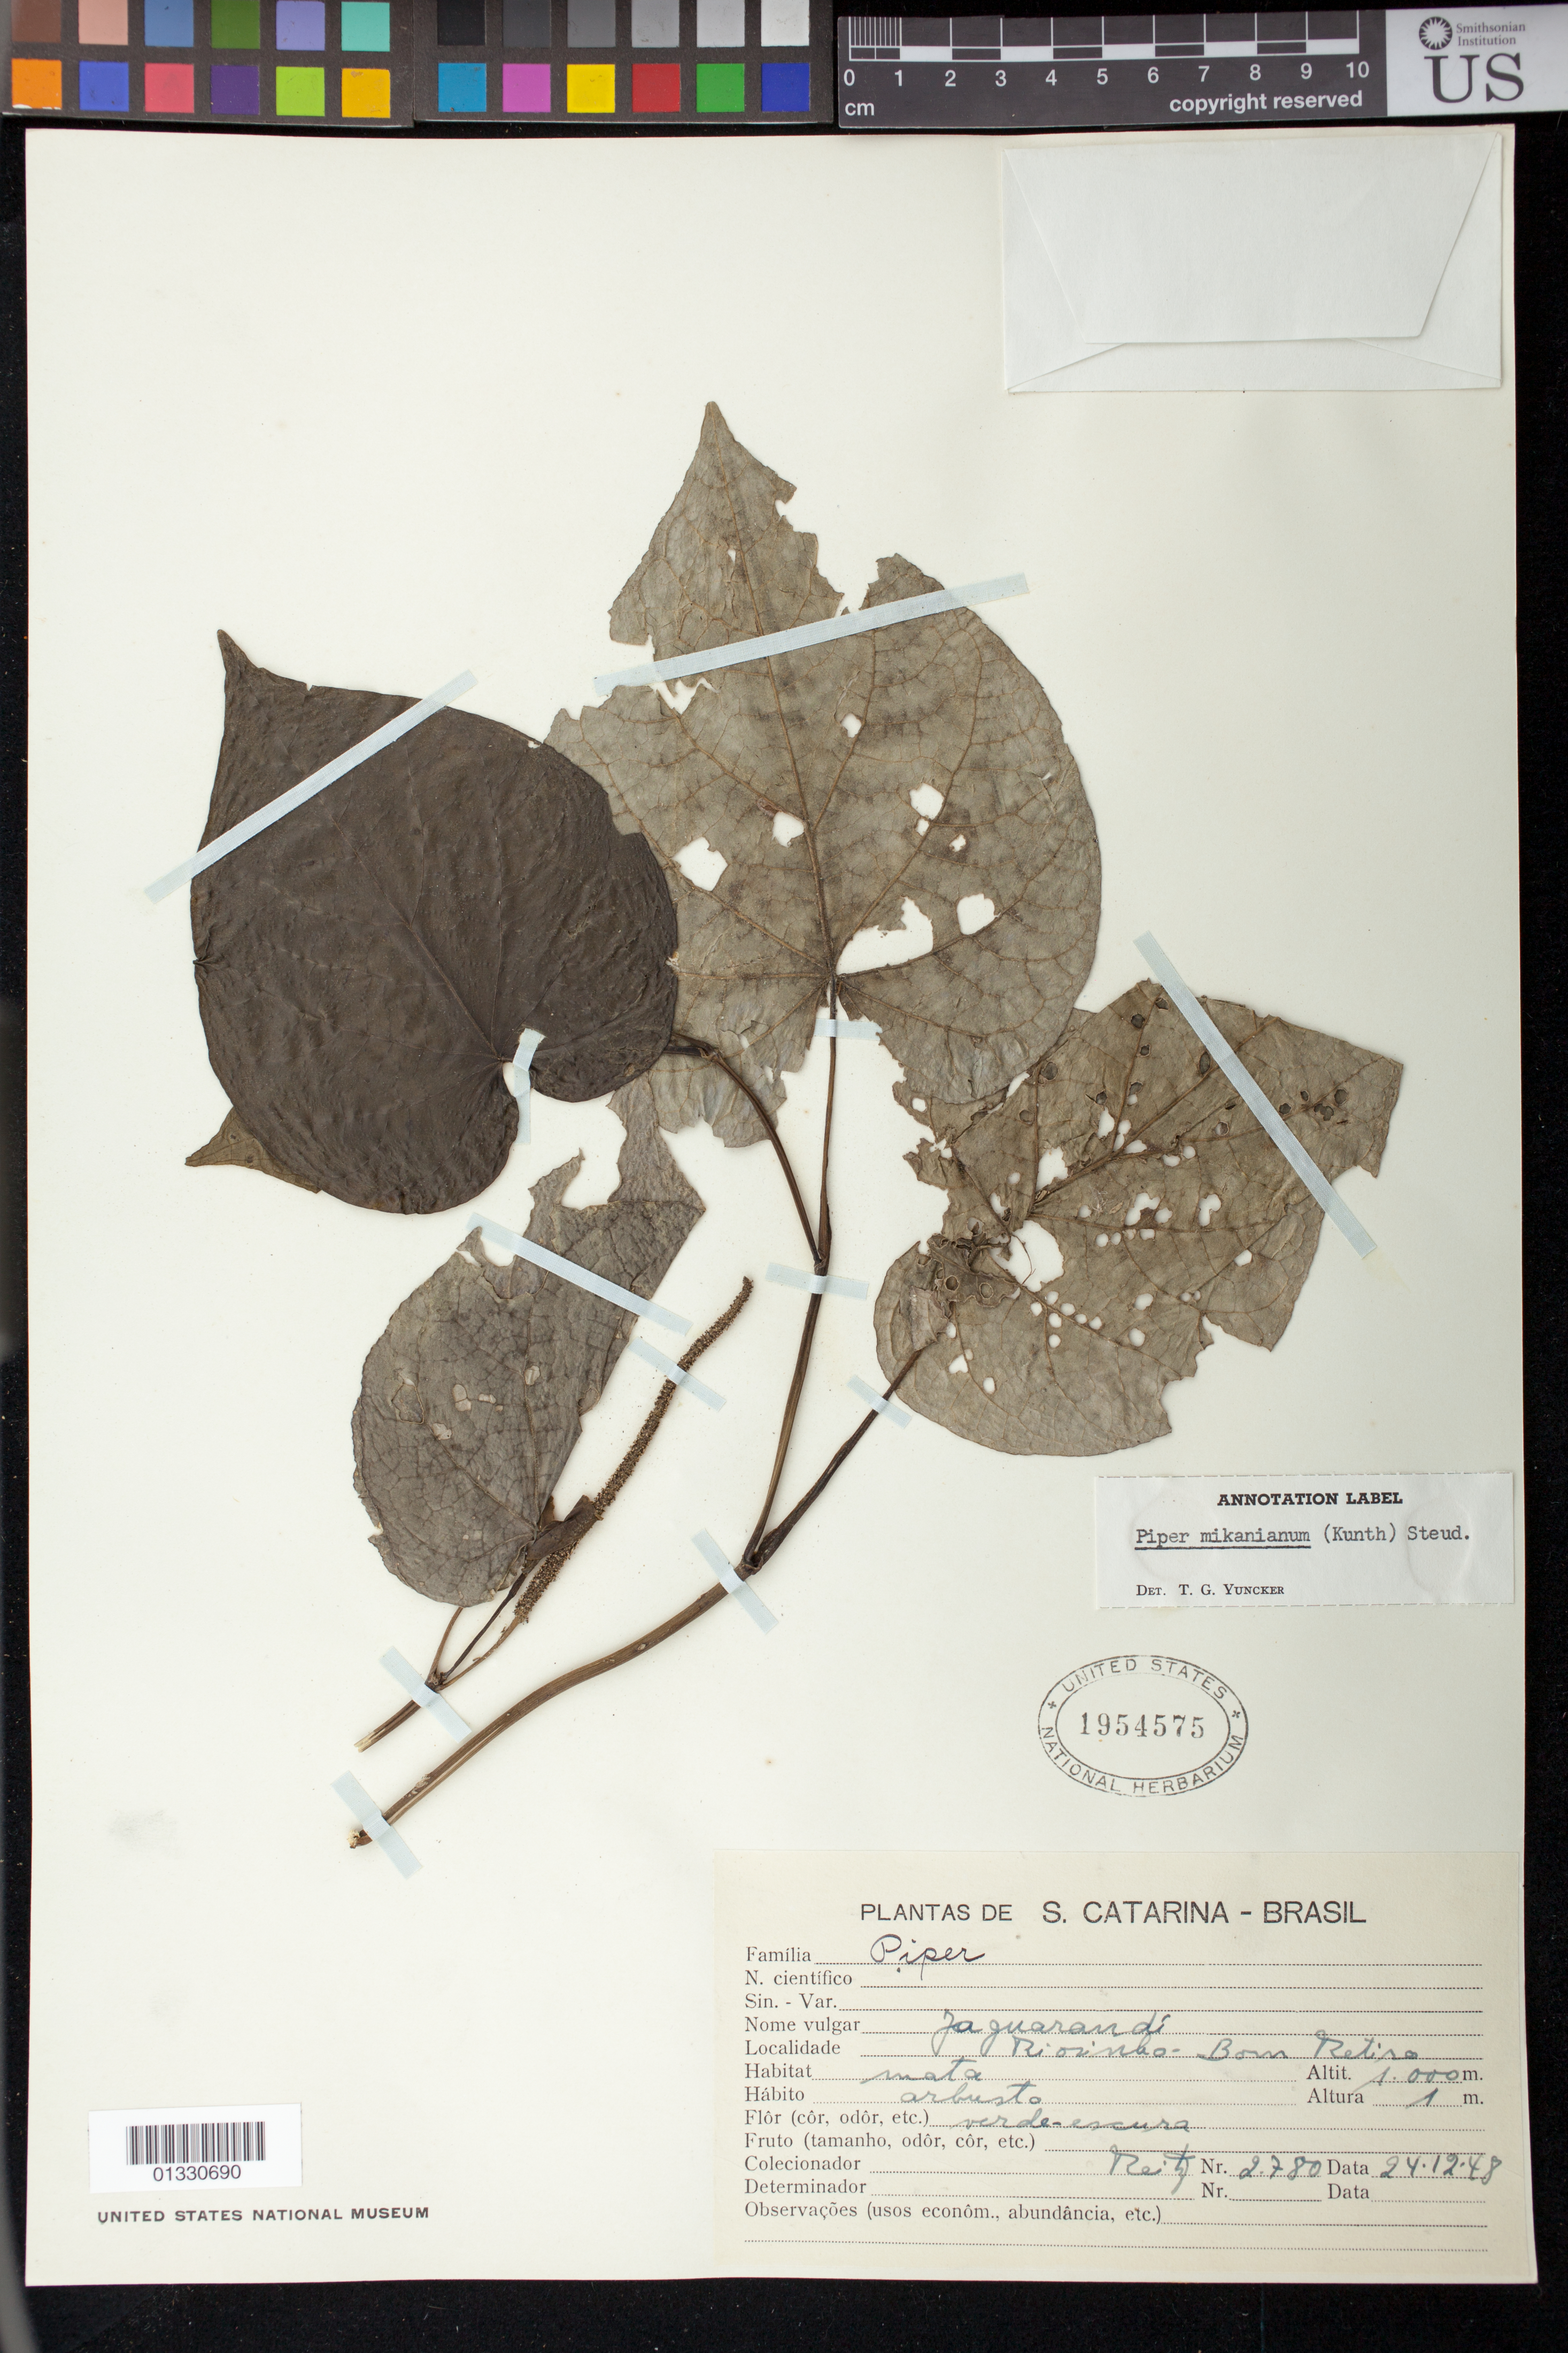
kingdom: Plantae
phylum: Tracheophyta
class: Magnoliopsida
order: Piperales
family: Piperaceae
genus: Piper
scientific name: Piper mikanianum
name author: Kunth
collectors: R. Reitz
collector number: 2780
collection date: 1948-12-24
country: Brazil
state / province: Santa Catarina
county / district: Bom Retiro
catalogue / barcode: US 1954575